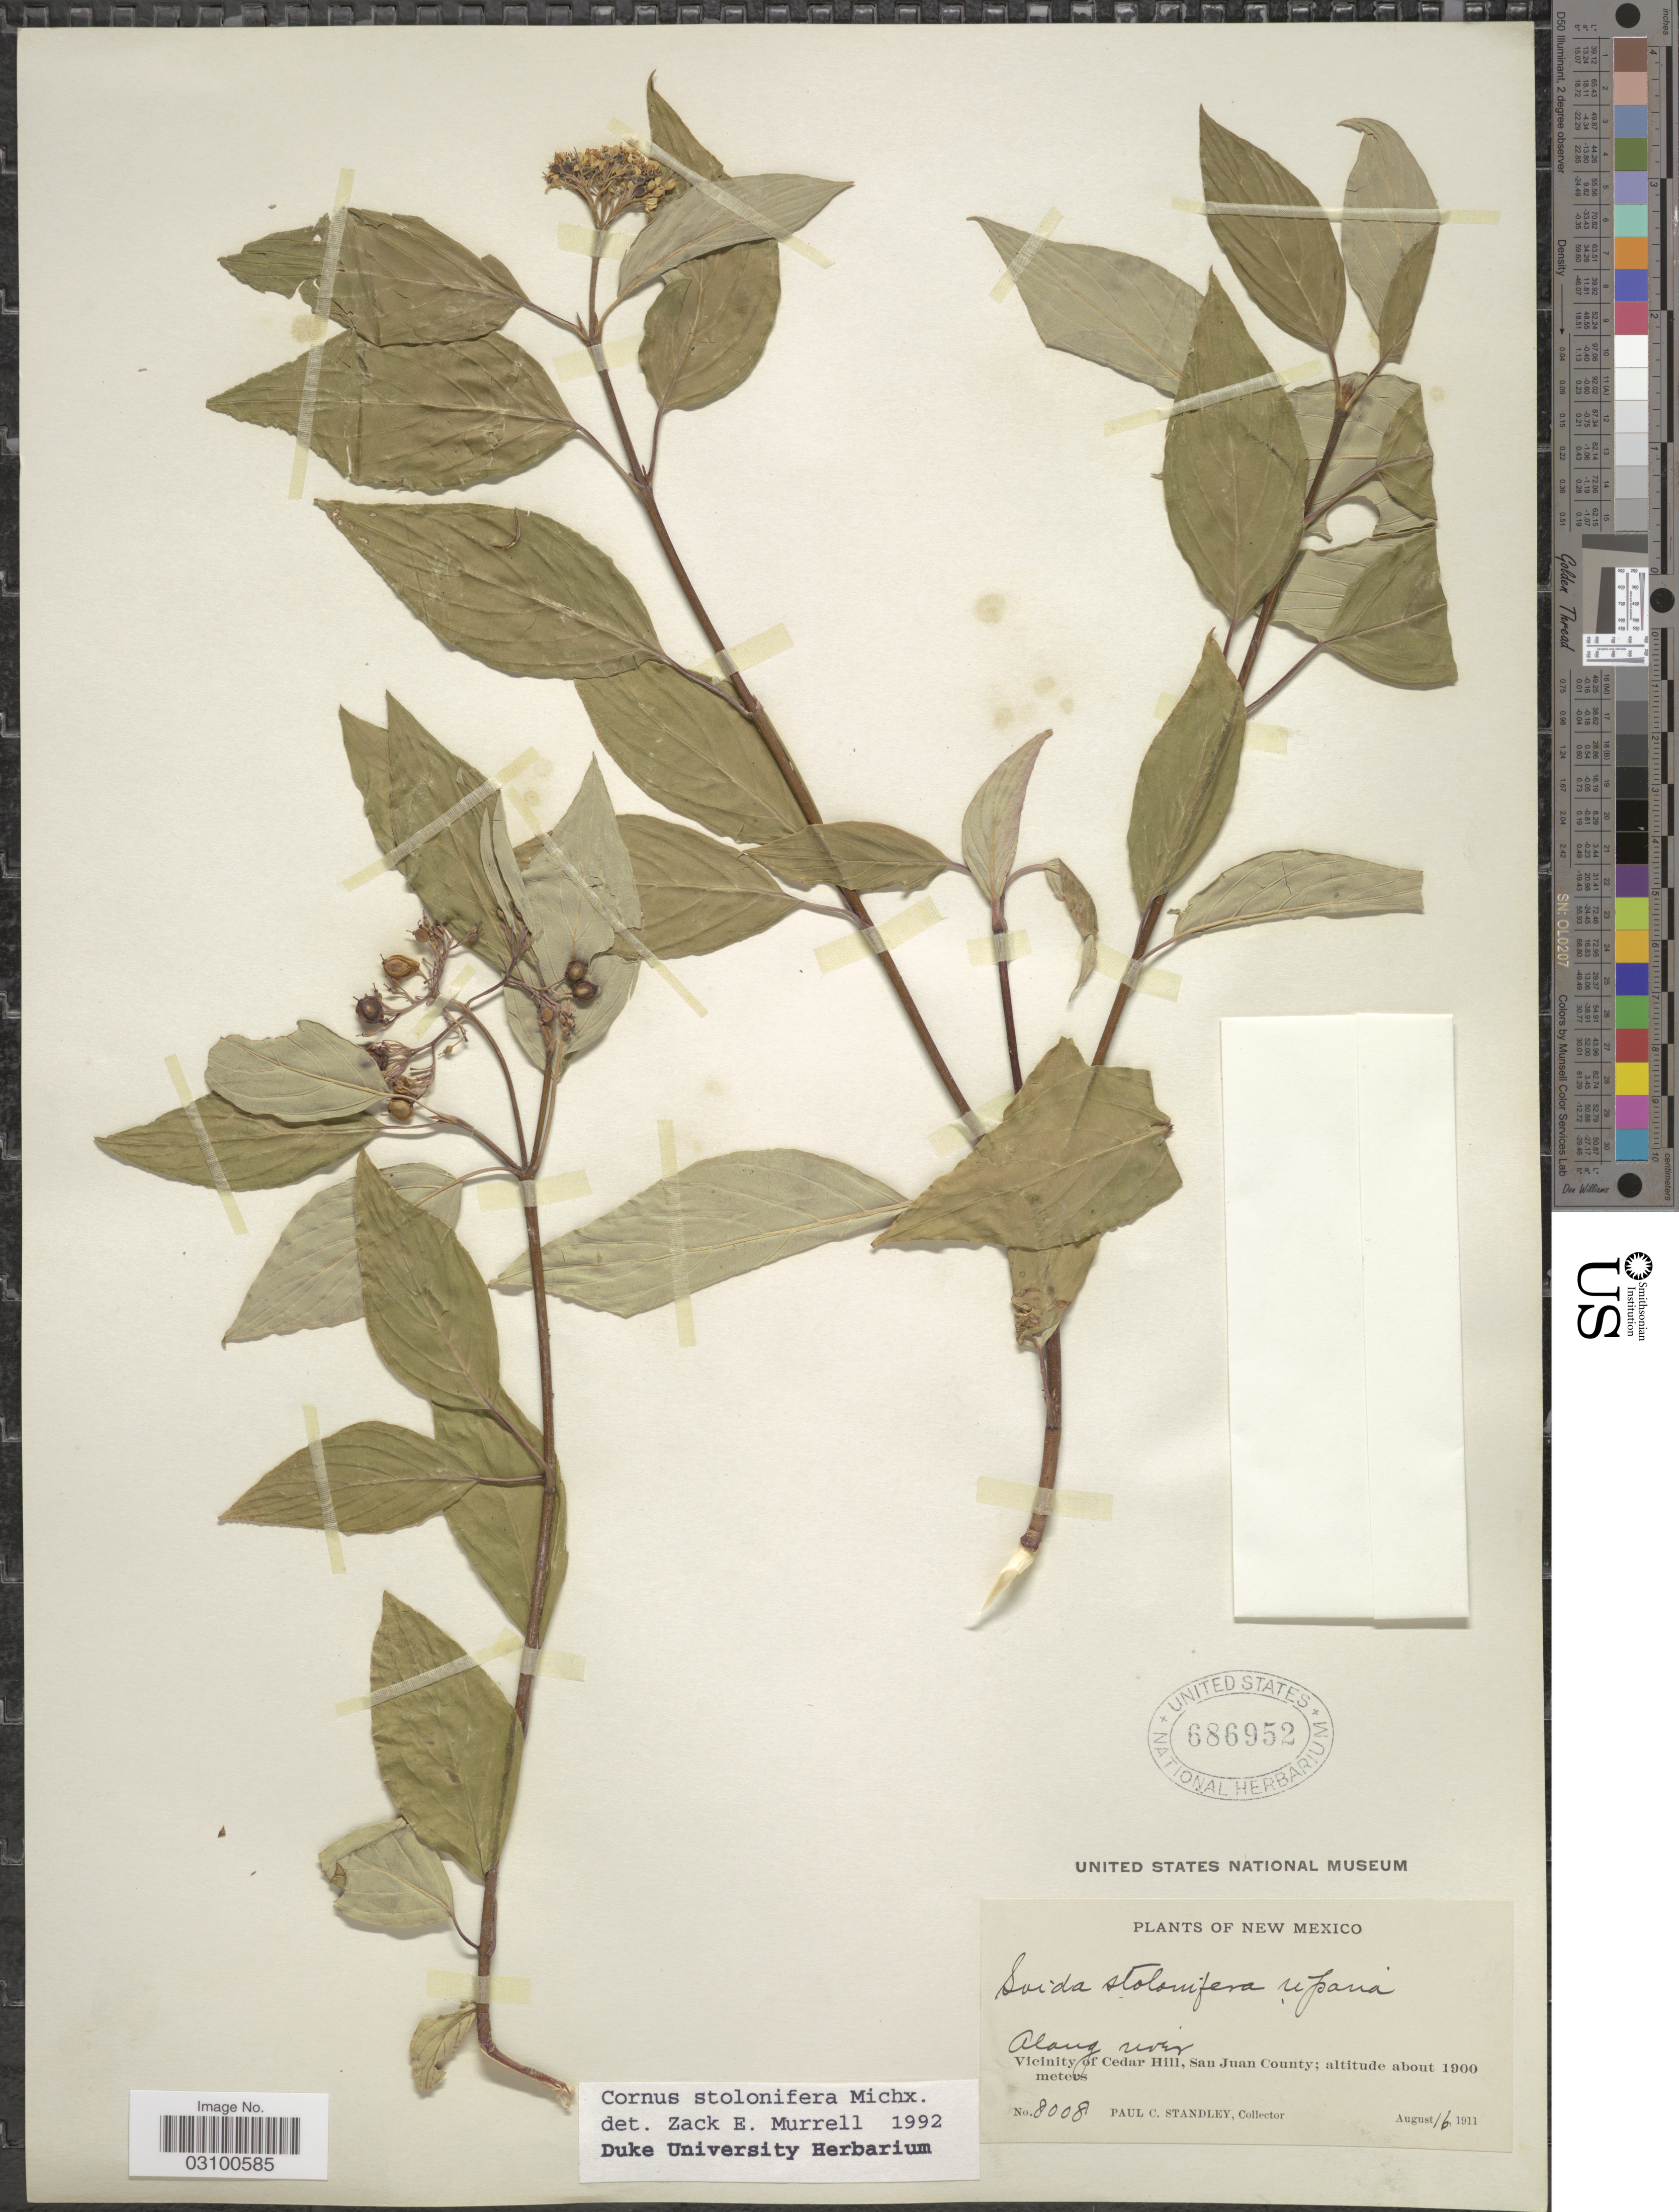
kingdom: Plantae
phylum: Tracheophyta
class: Magnoliopsida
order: Cornales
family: Cornaceae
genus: Cornus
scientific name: Cornus sericea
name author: L.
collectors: P. C. Standley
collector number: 8008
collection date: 1911-08-16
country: United States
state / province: New Mexico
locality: Along river. Vicinity of Cedar Hill, San Juan County.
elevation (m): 1900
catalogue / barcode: US 686952